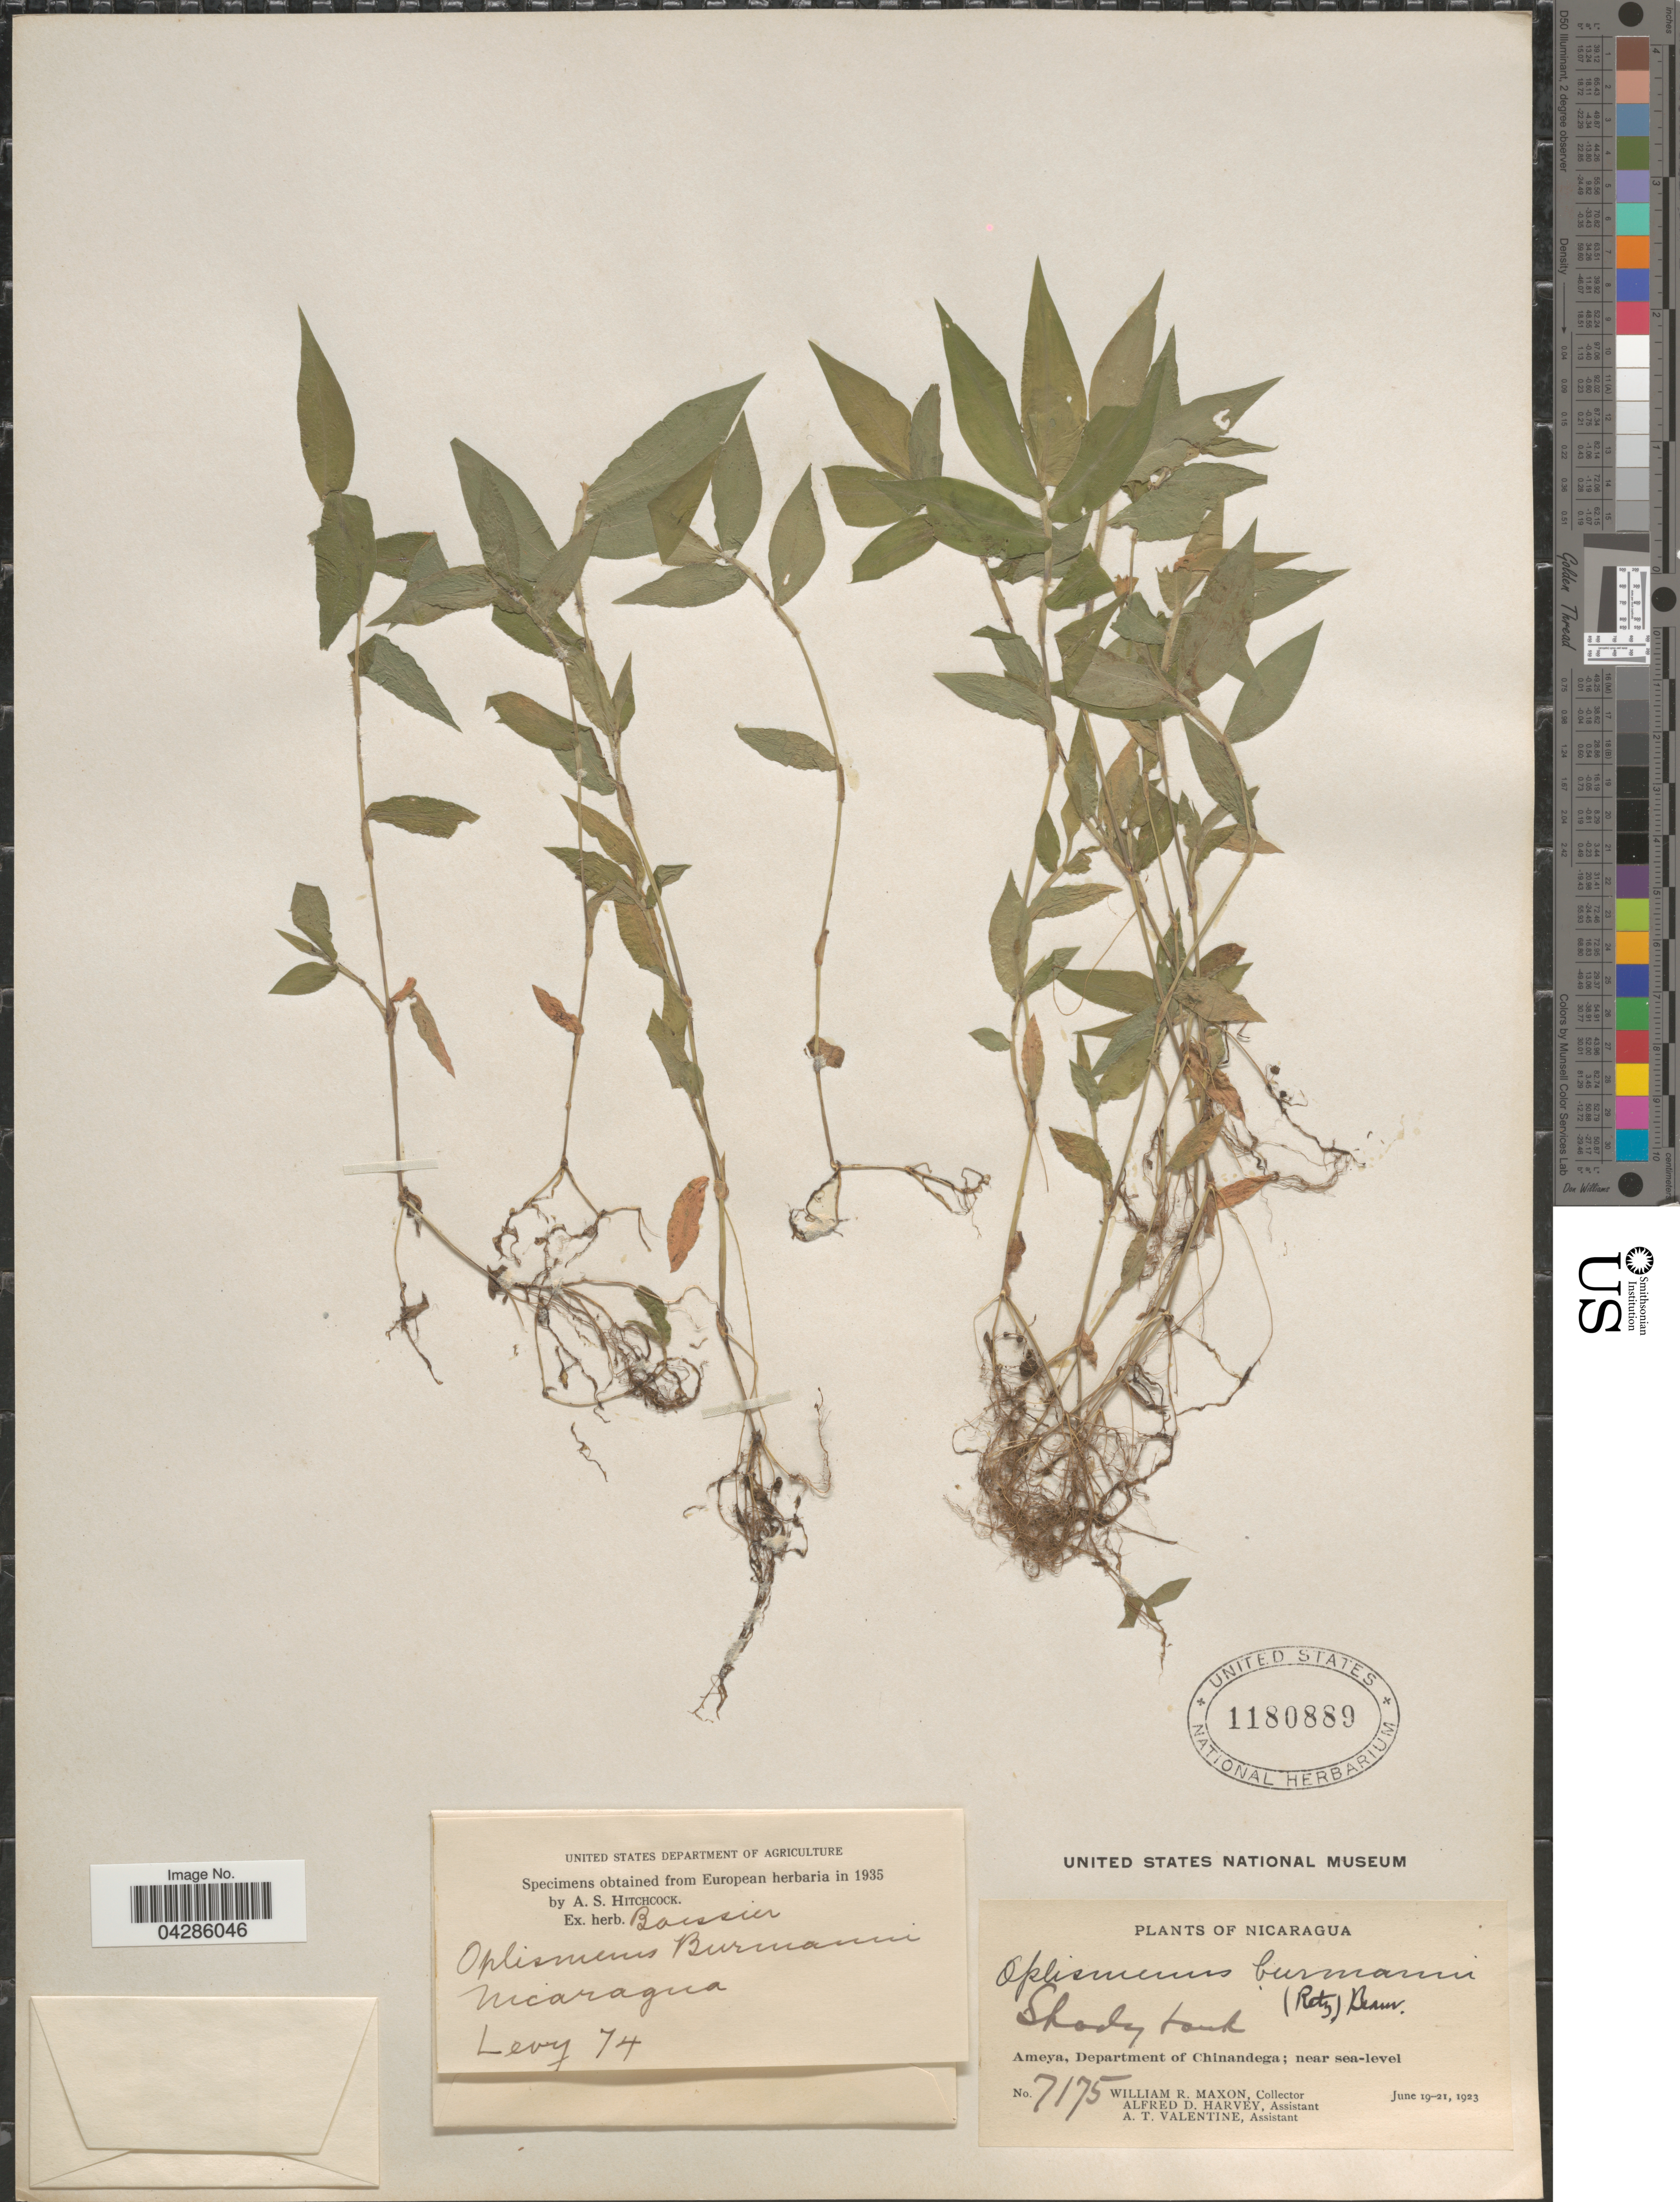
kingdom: Plantae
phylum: Tracheophyta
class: Liliopsida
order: Poales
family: Poaceae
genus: Oplismenus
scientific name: Oplismenus burmannii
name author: (Retz.) P. Beauv.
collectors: -. Levy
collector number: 74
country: Nicaragua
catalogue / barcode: US 1180889-2